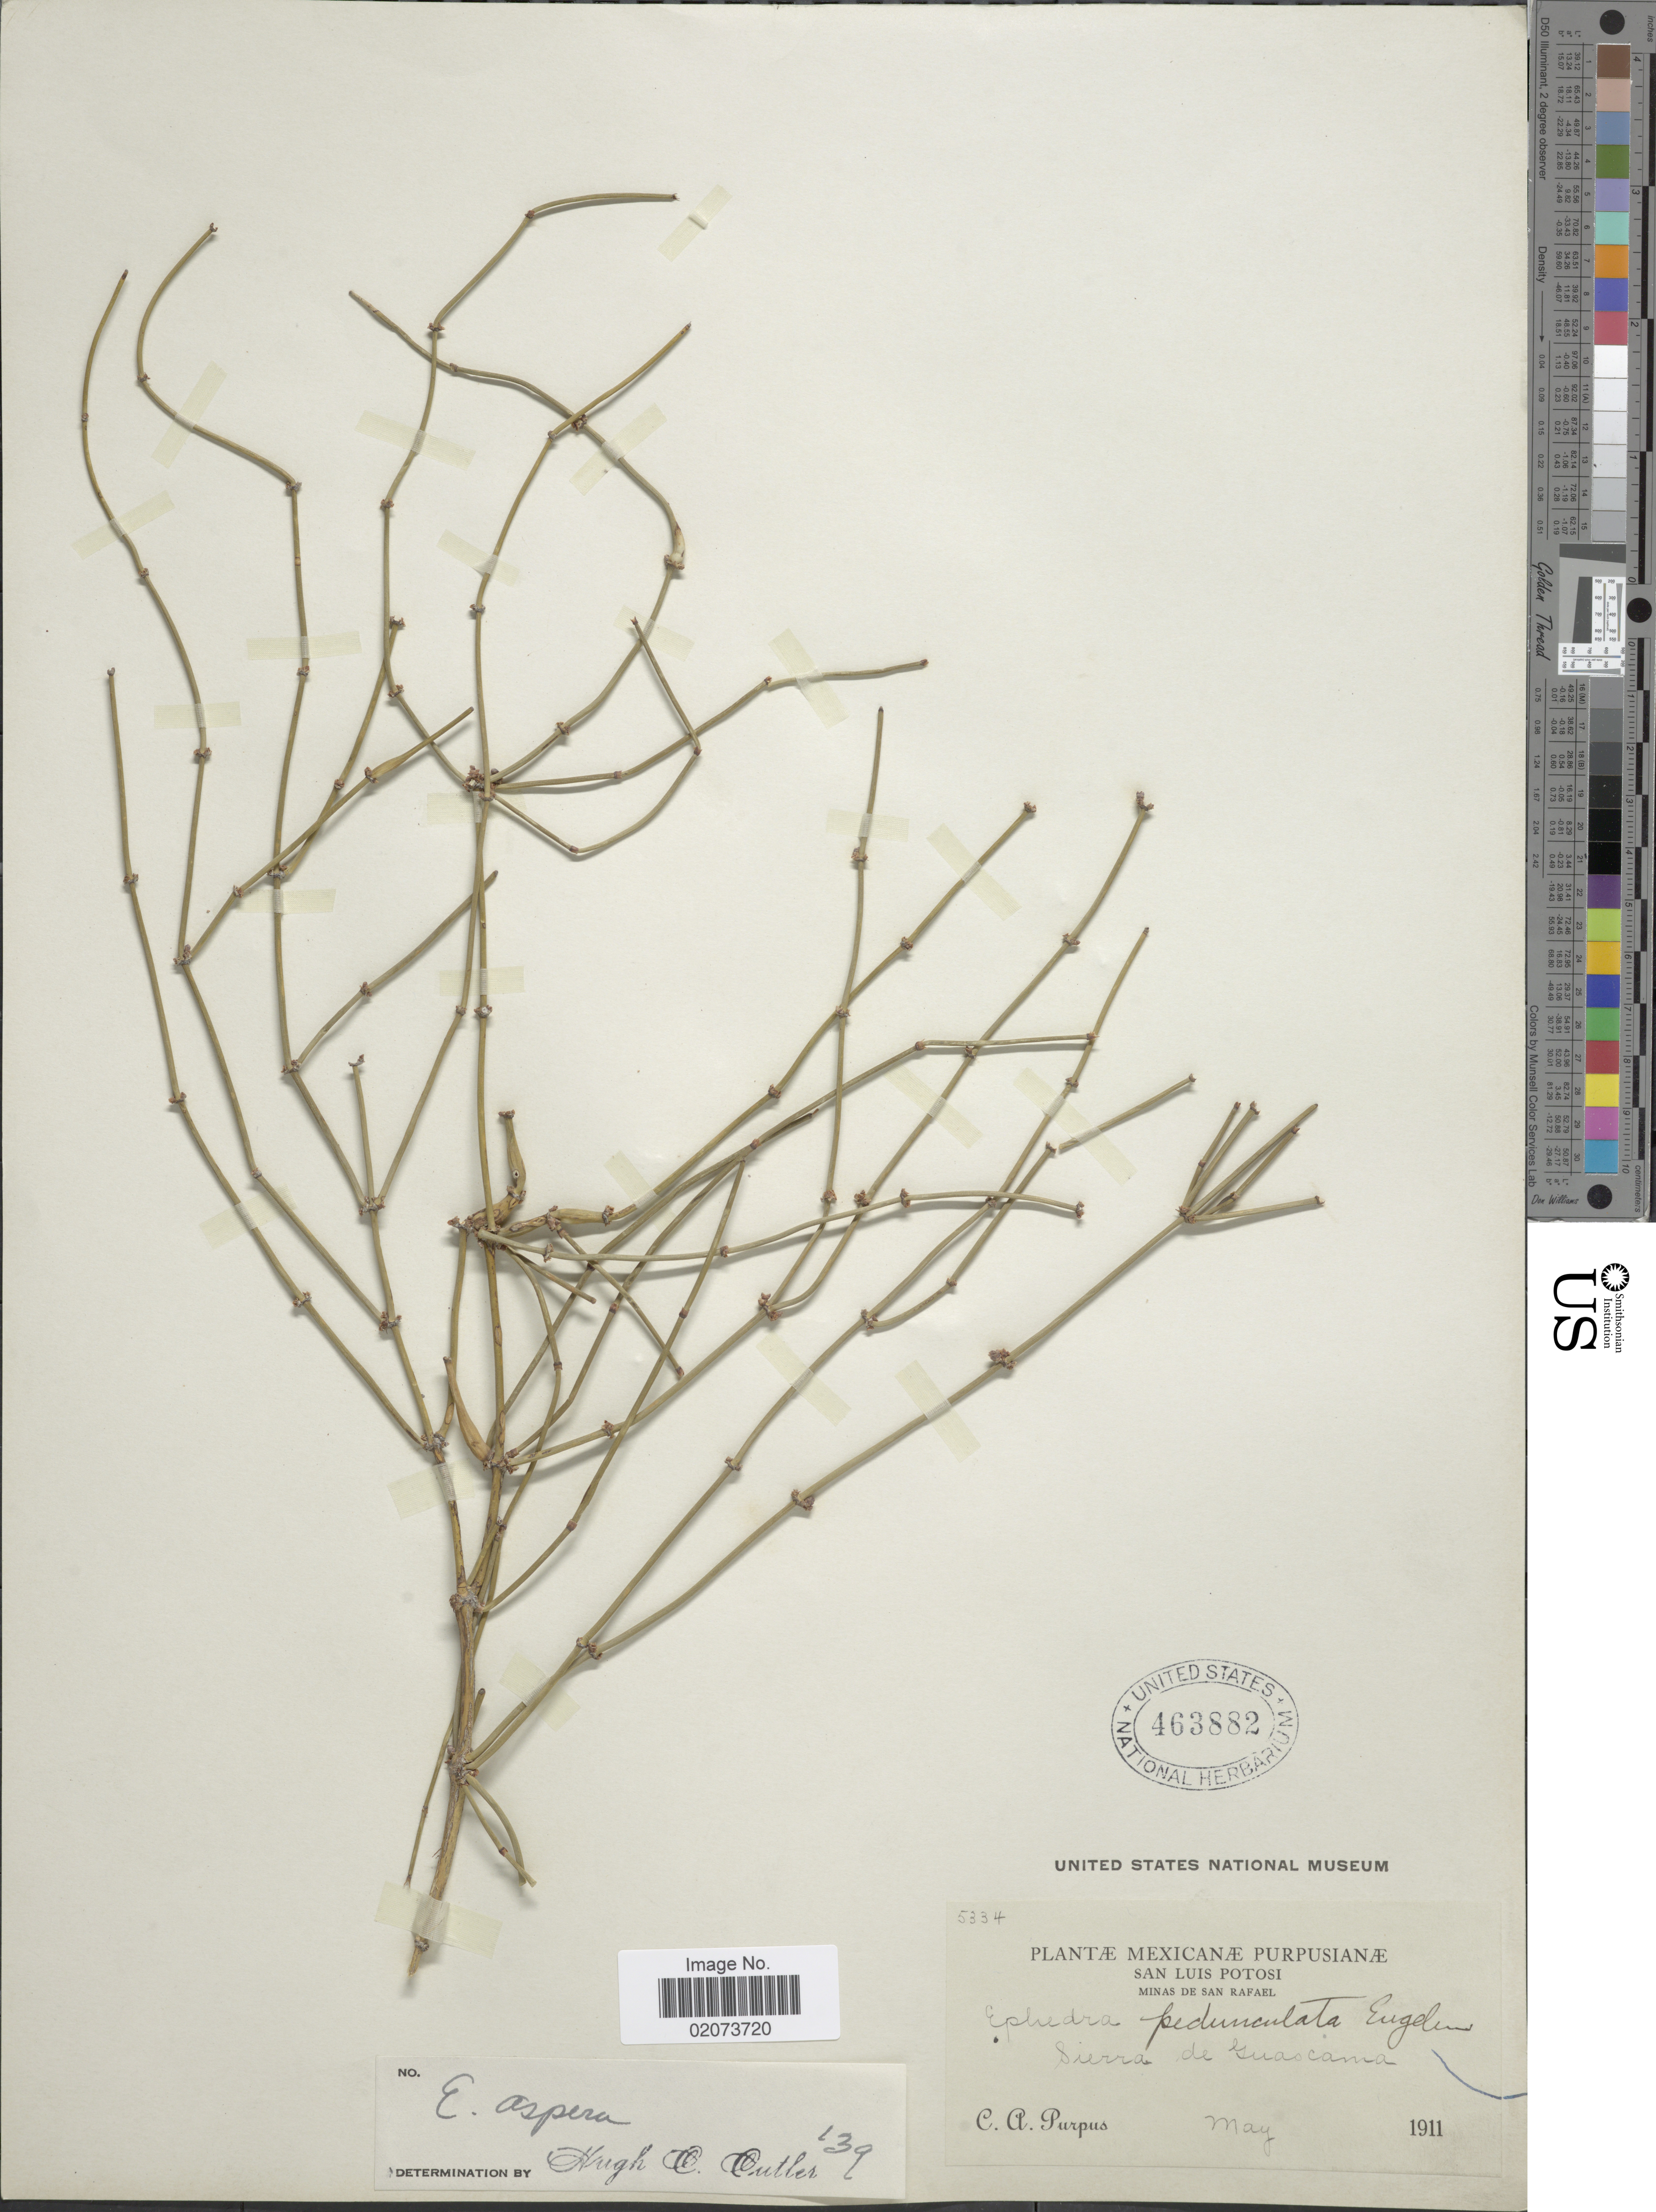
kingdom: Plantae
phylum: Tracheophyta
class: Gnetopsida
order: Ephedrales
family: Ephedraceae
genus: Ephedra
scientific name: Ephedra aspera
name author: Engelm. ex S. Watson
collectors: C. A. Purpus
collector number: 5334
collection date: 1911-05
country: Mexico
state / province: San Luis Potosí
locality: San Luis Potosi, Minas de San Rafael, Sierra de Guascama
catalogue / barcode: US 463882